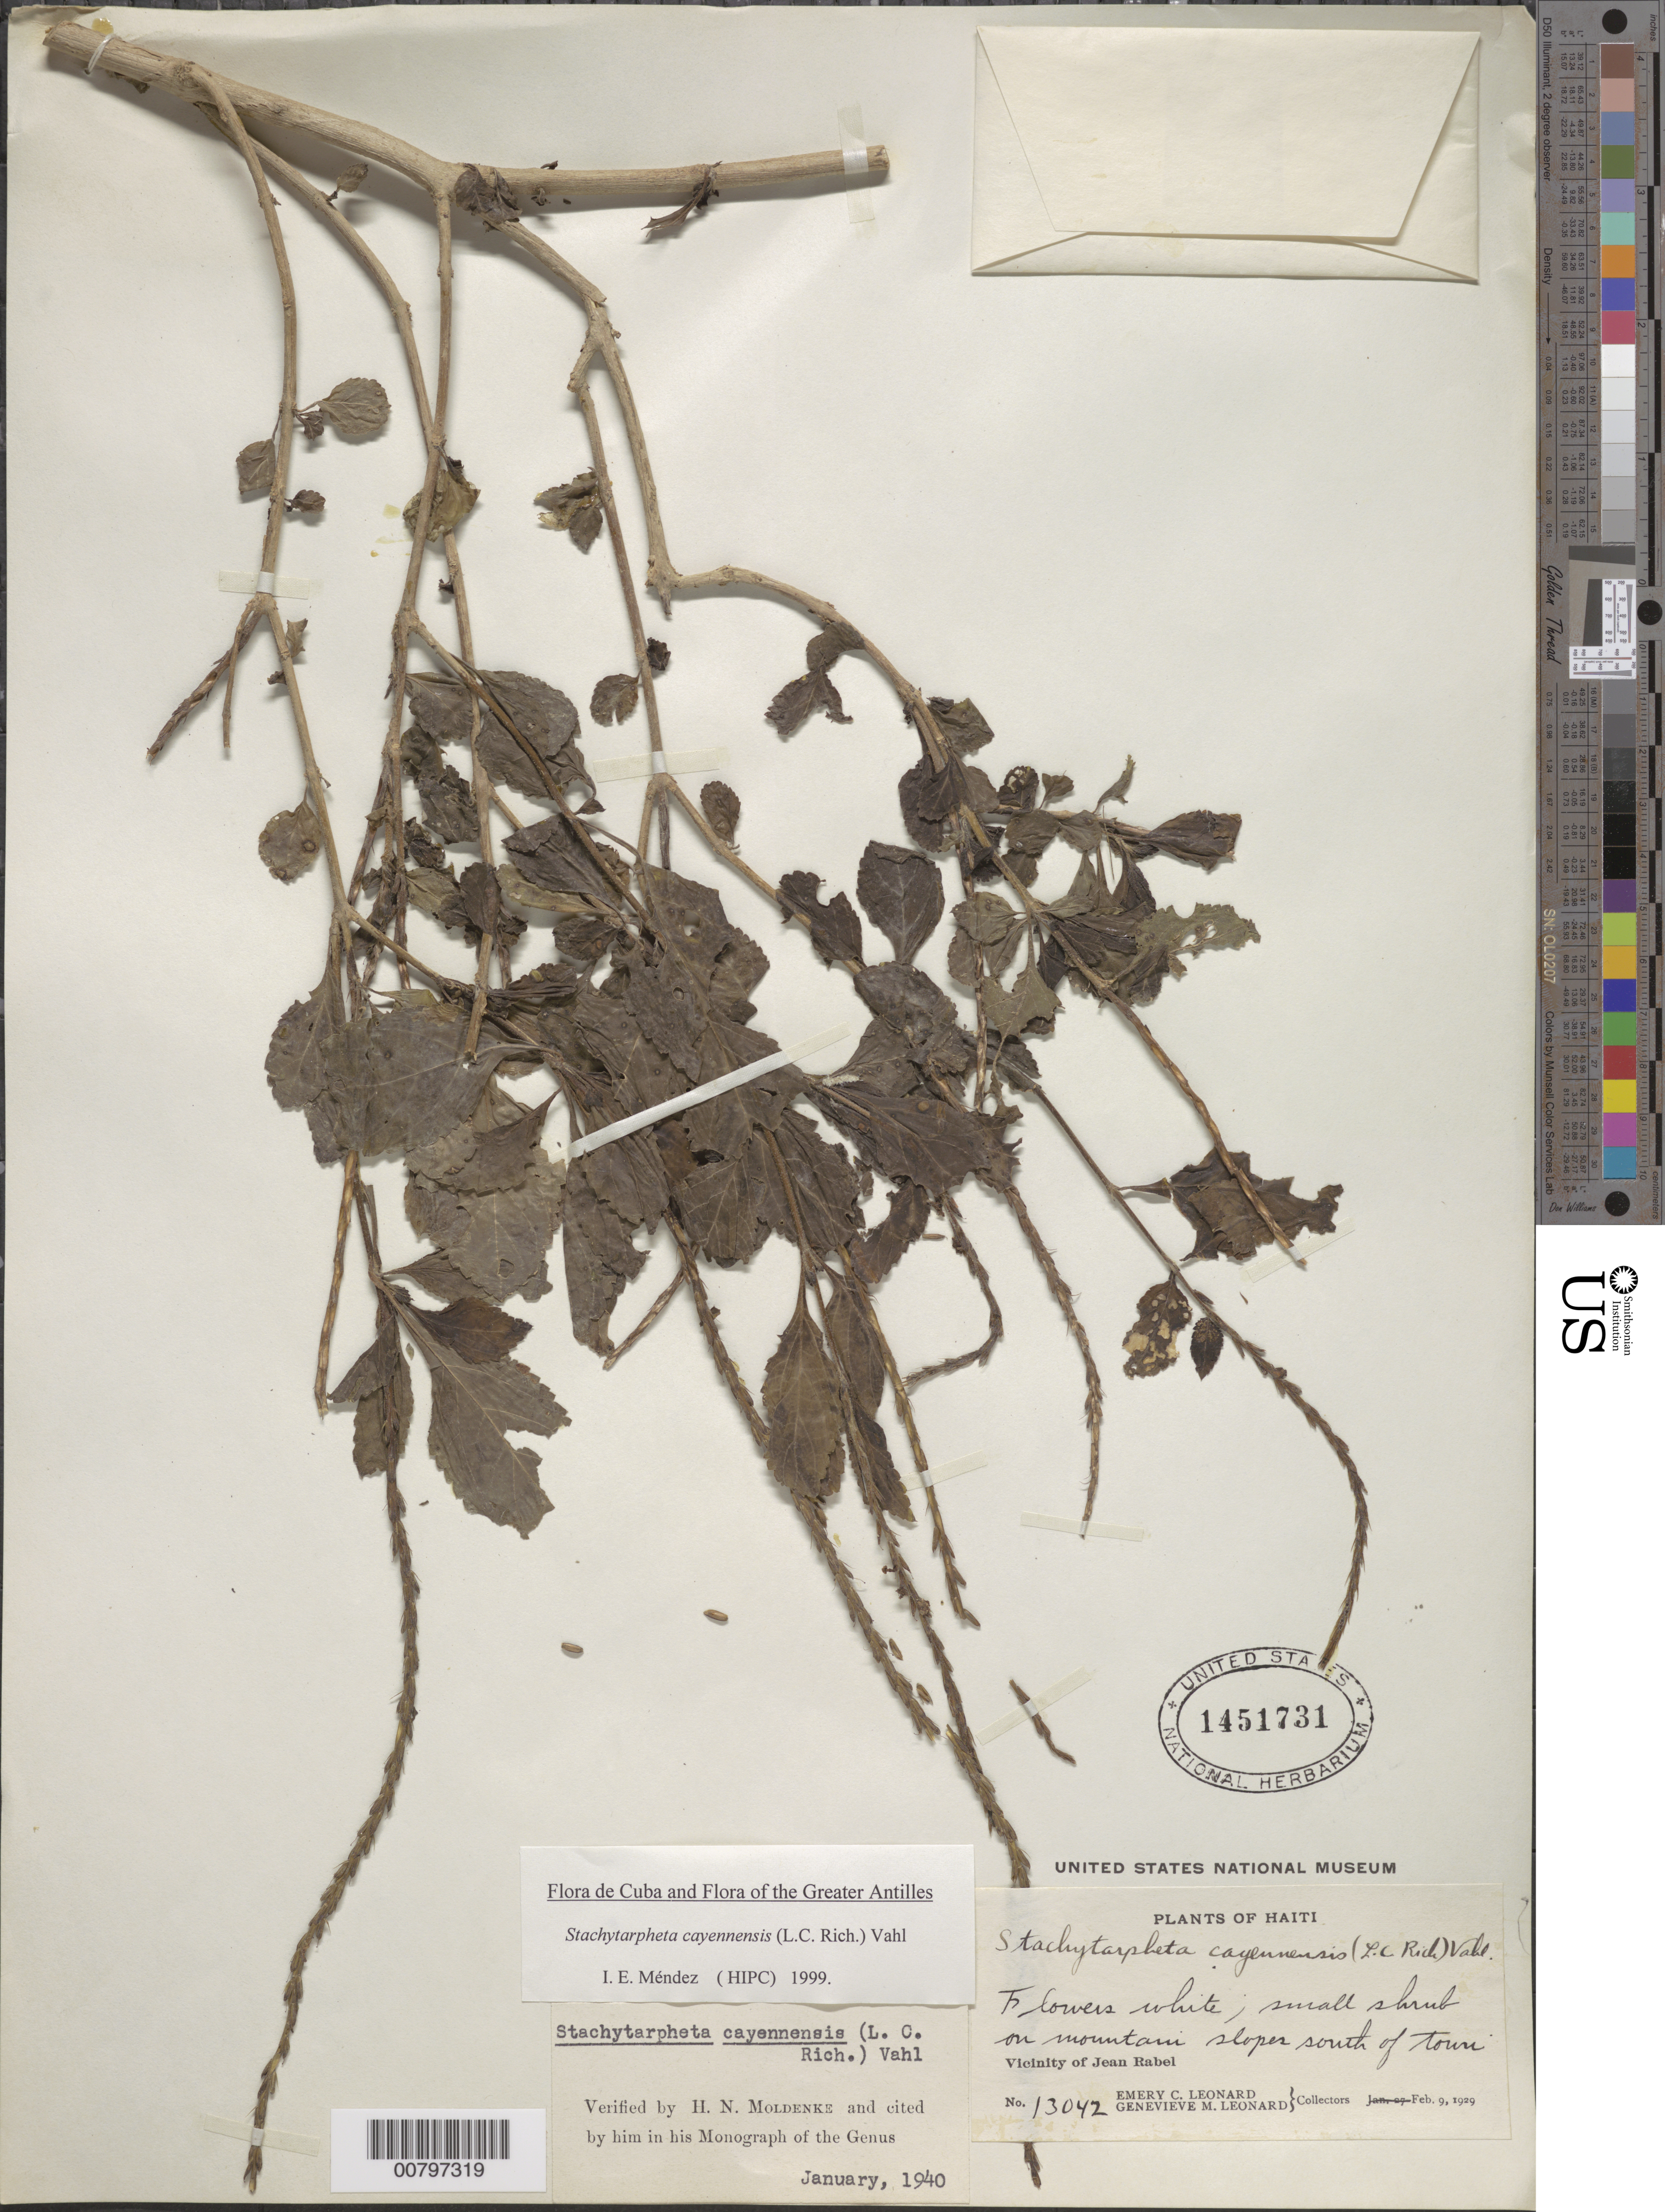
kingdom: Plantae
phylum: Tracheophyta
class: Magnoliopsida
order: Lamiales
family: Verbenaceae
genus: Stachytarpheta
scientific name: Stachytarpheta cayennensis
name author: (Rich.) Vahl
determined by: Méndez, Isidro E., (HIPC)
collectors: E. C. Leonard & G. M. Leonard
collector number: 13042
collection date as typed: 09 Feb 1929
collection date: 1929-02-09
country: Haiti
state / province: Nord-Ouest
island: Hispaniola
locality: S of Jean Rabel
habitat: On mountain slopes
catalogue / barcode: US 1451731